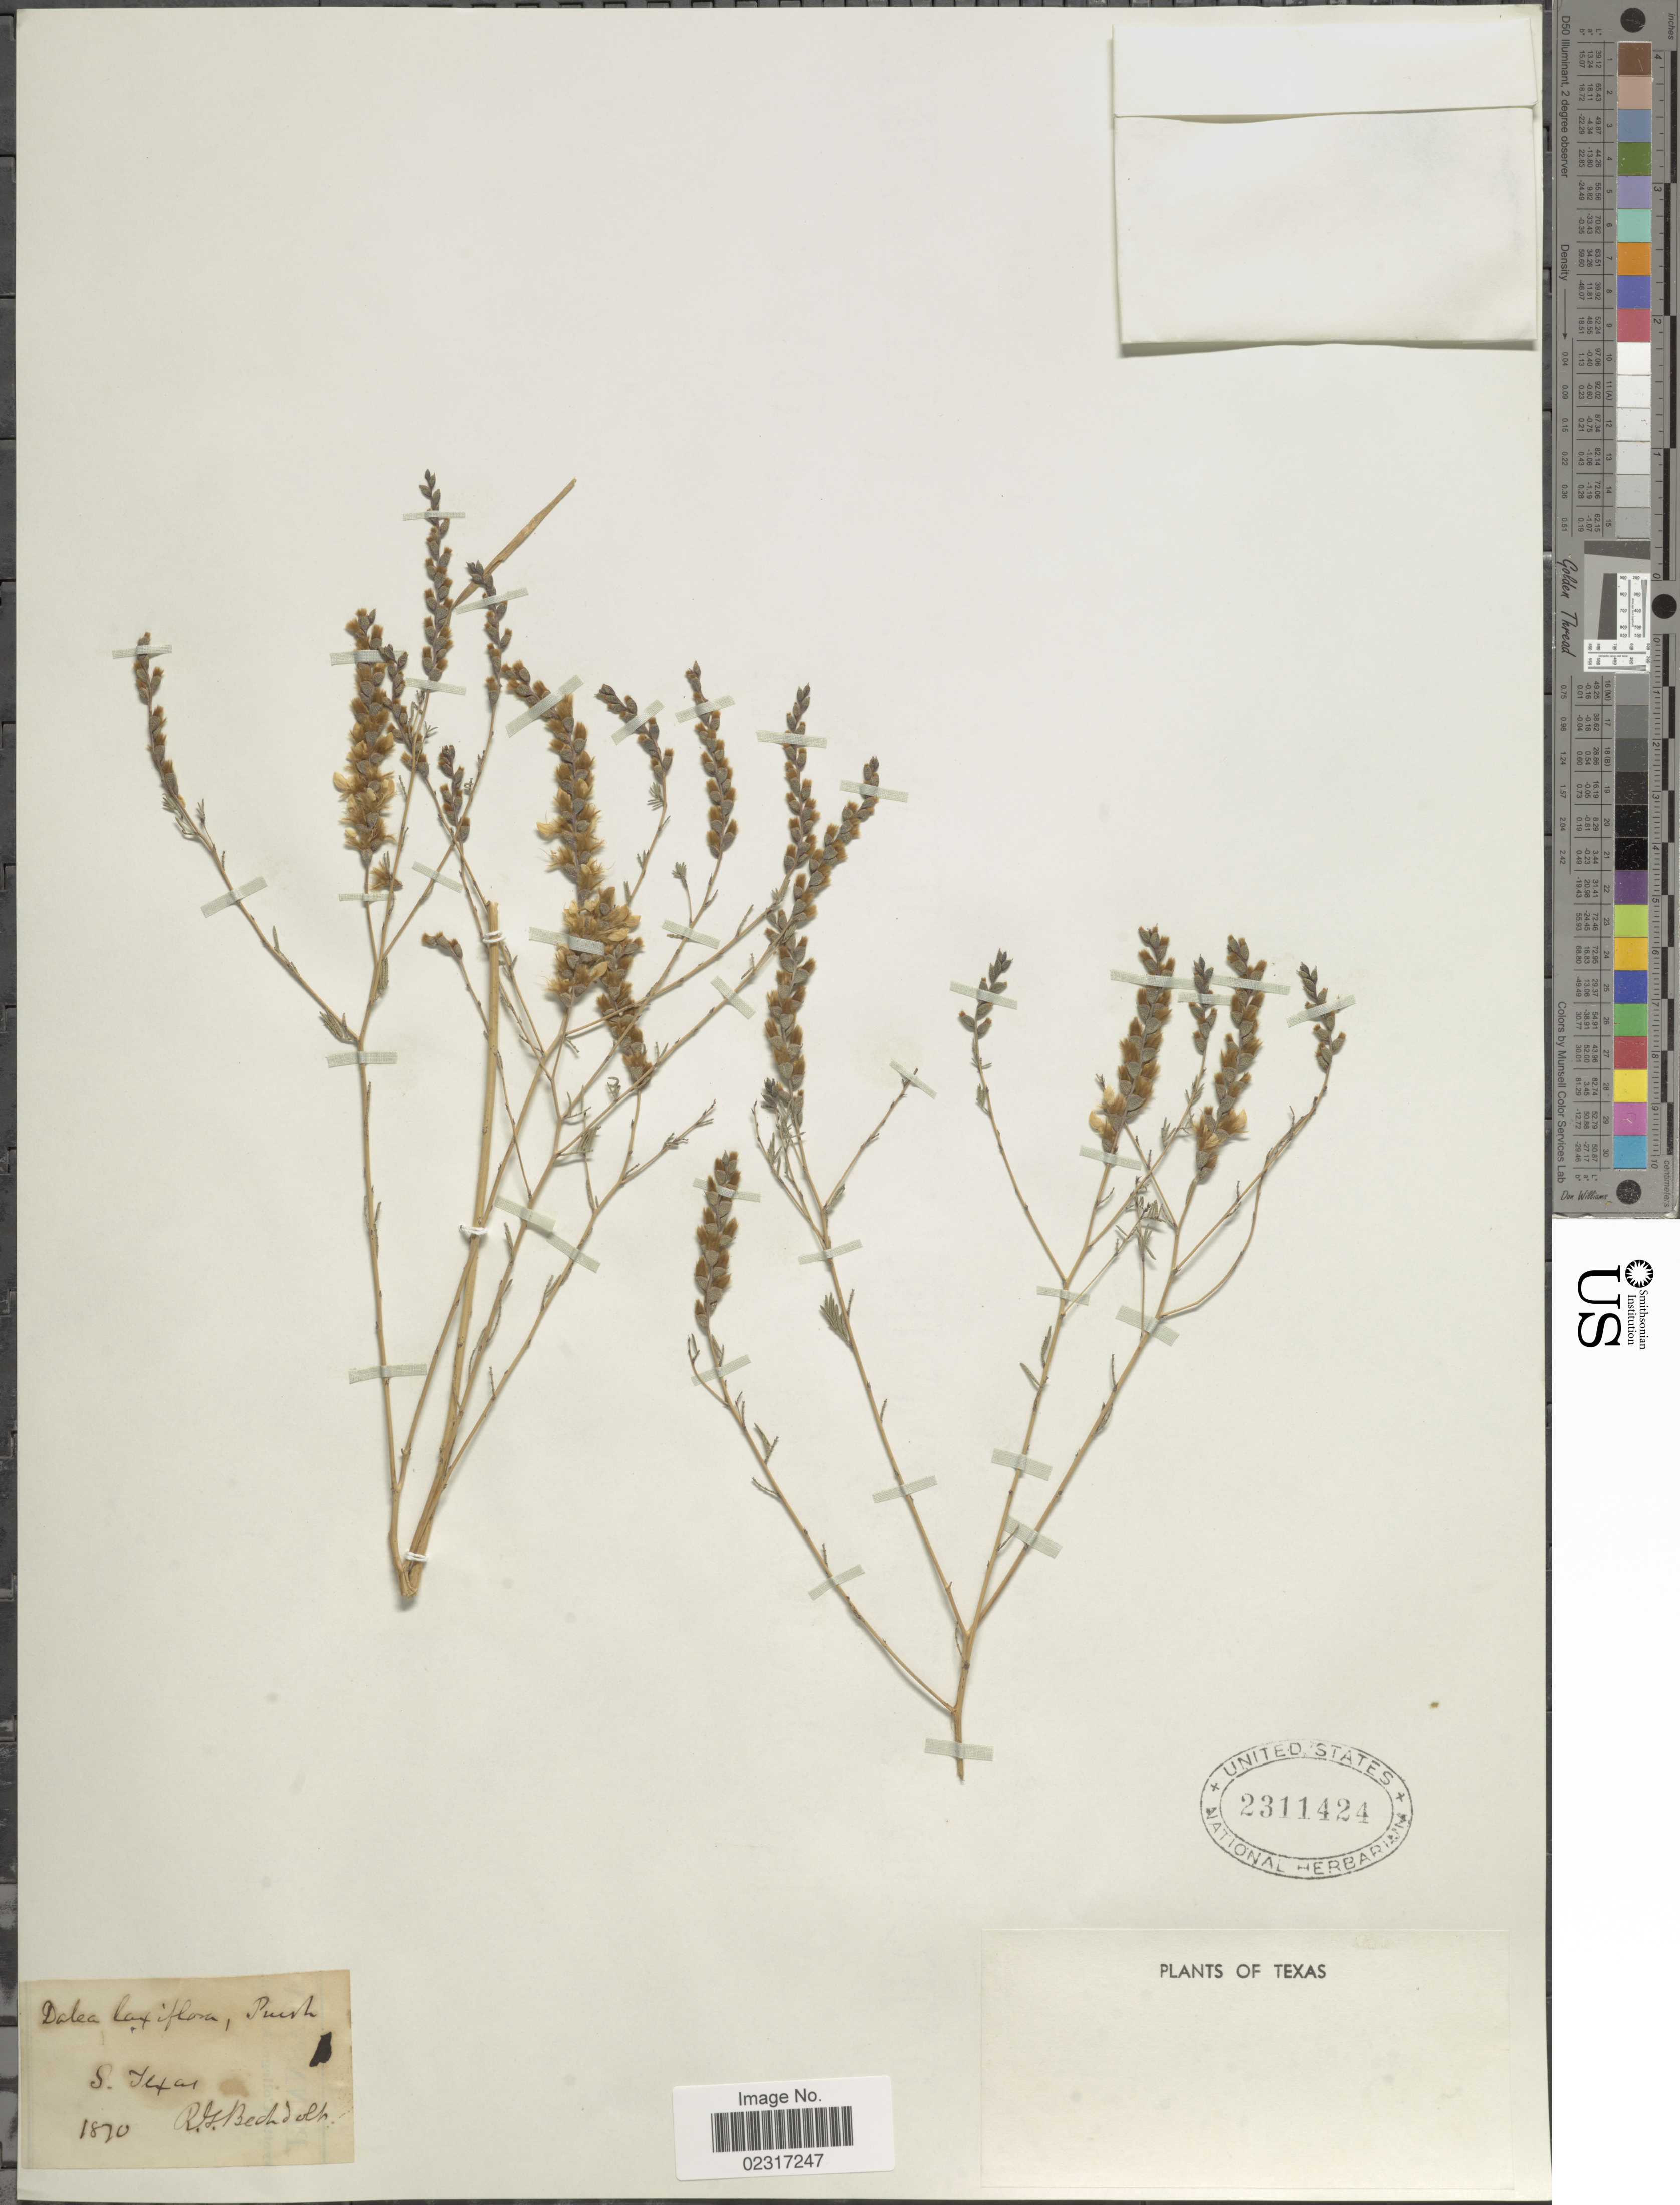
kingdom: Plantae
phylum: Tracheophyta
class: Magnoliopsida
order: Fabales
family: Fabaceae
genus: Dalea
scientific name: Dalea enneandra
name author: Nutt.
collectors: R. Bechdolt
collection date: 1870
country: United States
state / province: Texas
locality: S. Texas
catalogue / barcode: US 2311424